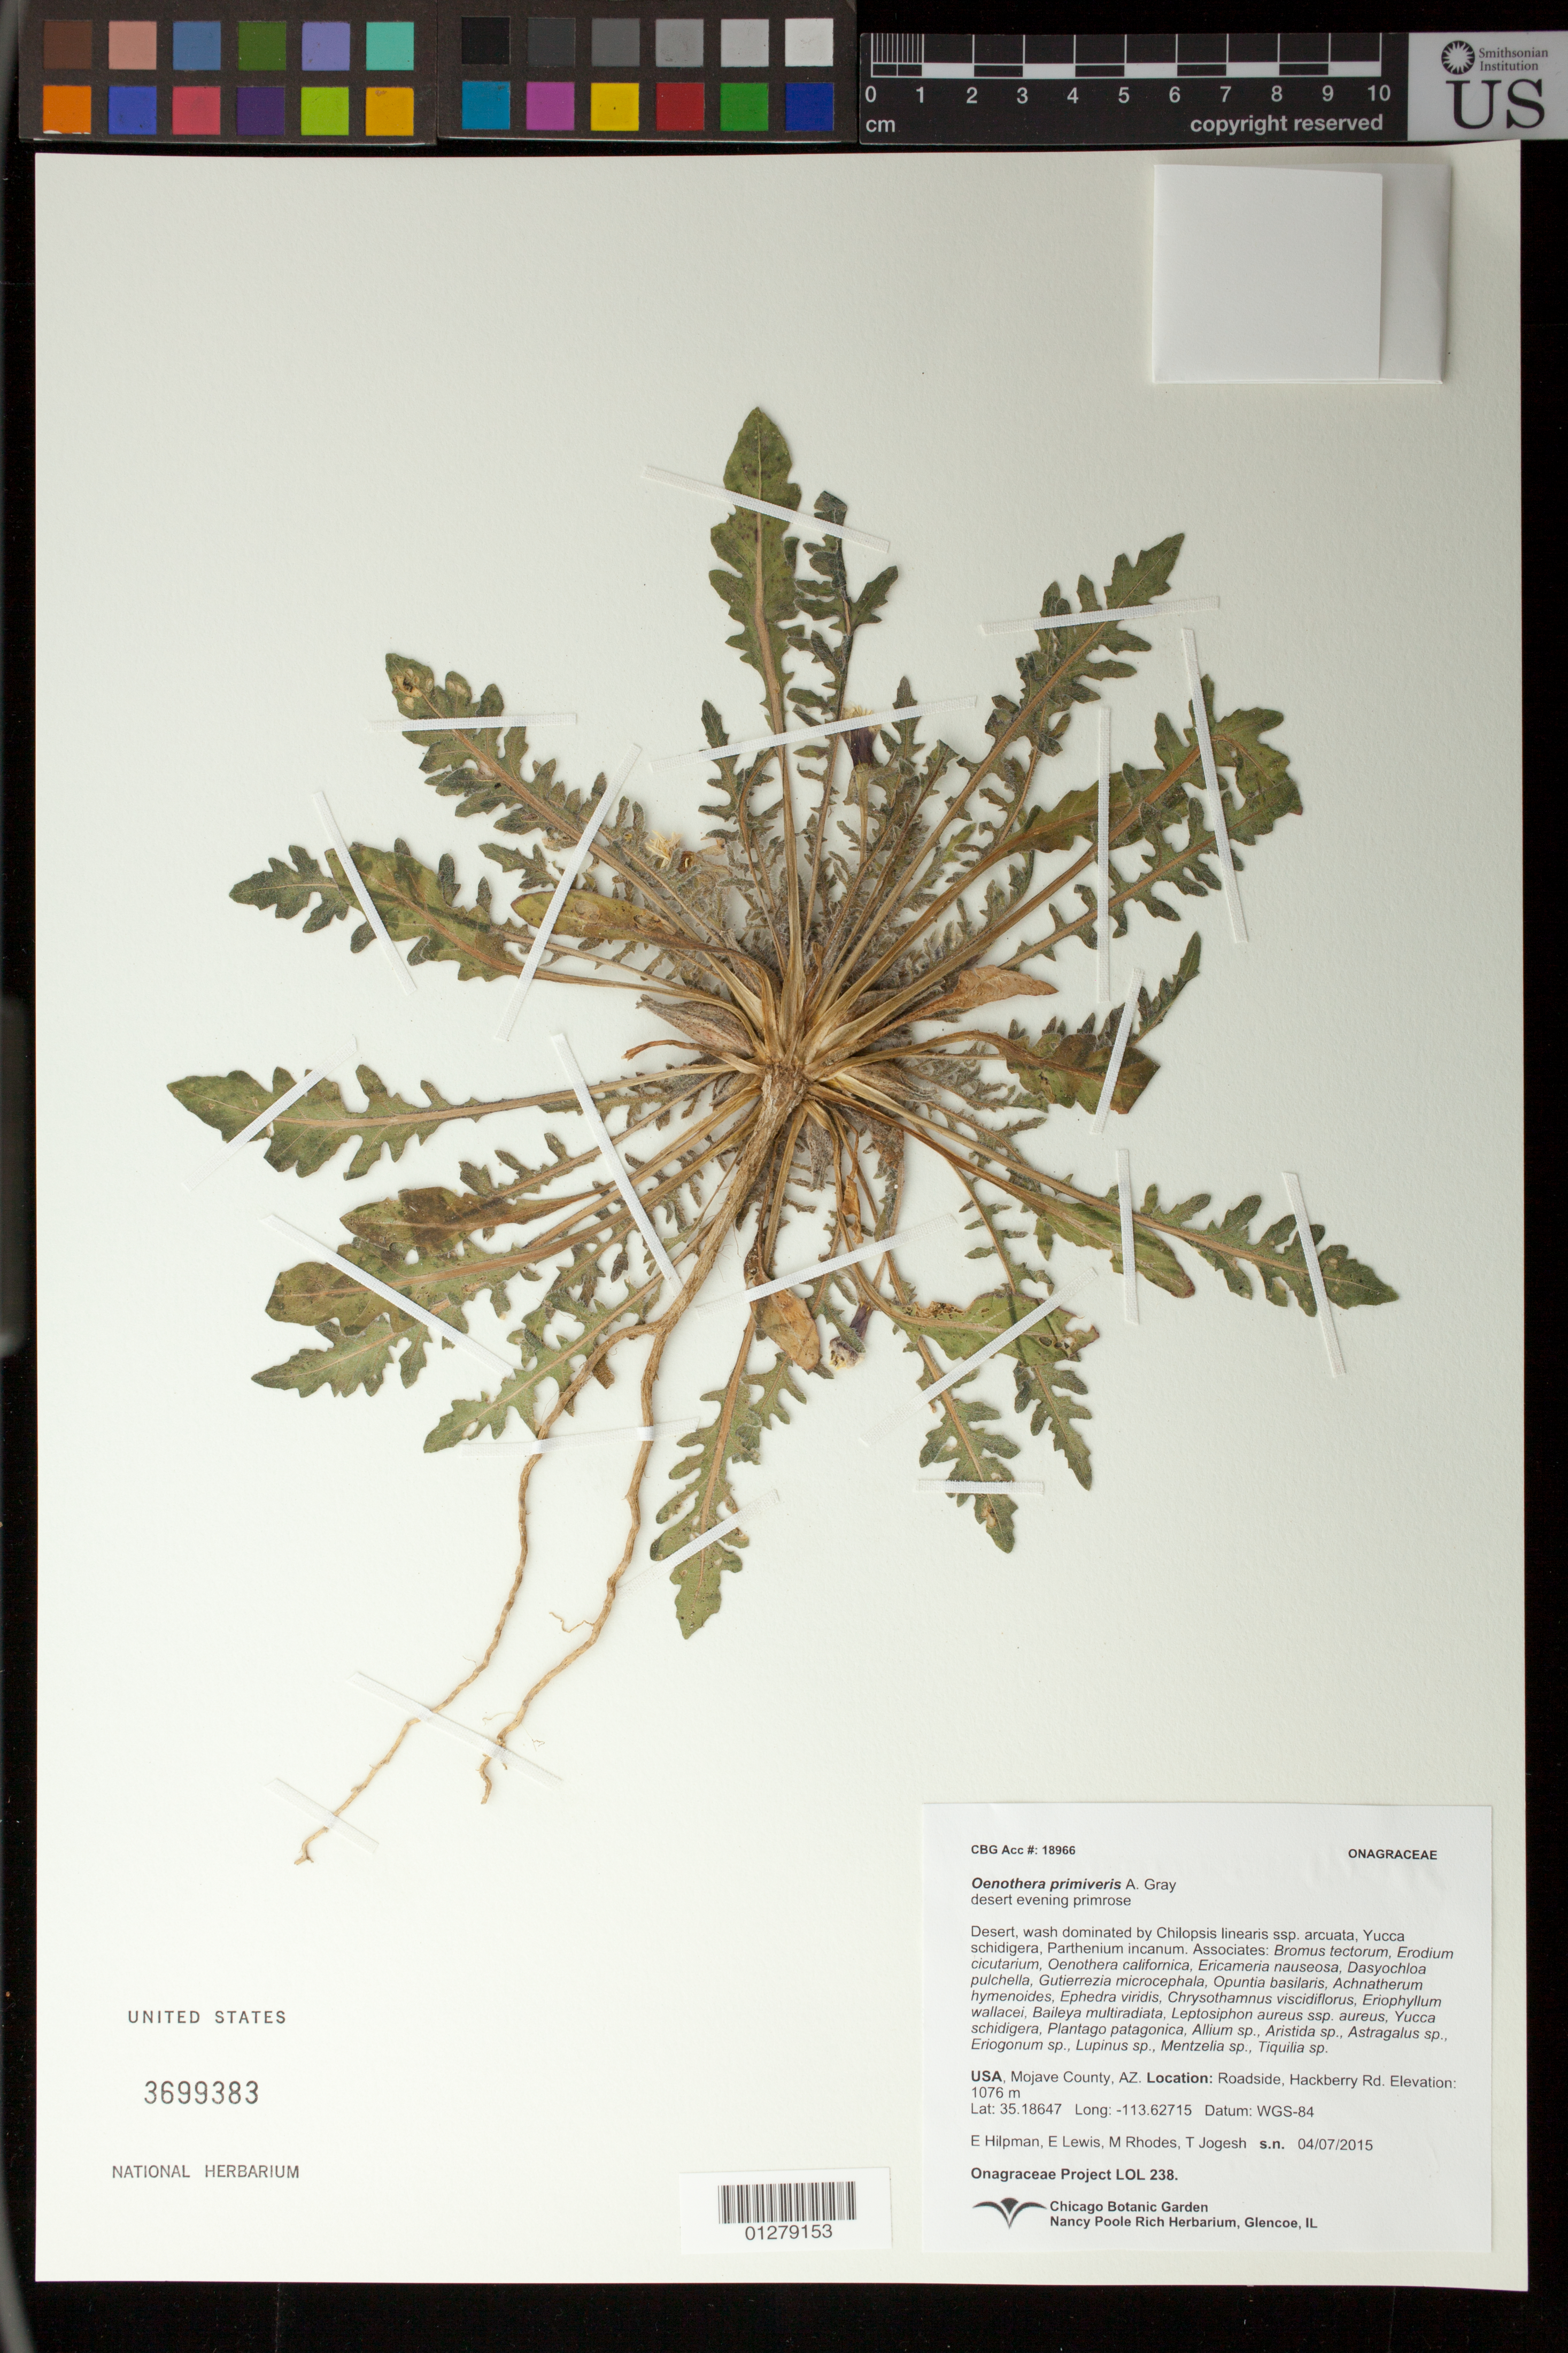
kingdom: Plantae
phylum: Tracheophyta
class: Magnoliopsida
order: Myrtales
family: Onagraceae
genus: Oenothera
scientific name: Oenothera primiveris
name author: A. Gray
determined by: Wagner, W. L., (BOT), Smithsonian Institution - National Museum of Natural History (UNITED STATES)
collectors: E. Hilpman, E. Lewis, M. Rhodes & T. Jojesh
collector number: LOL 238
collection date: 2015-04-07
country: United States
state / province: Arizona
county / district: Mojave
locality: All along Hackberry Road, past I-40 overpass - plants occasional for ~8 miles along road. Found along washes not far from road. ~10 miles south of Kingman, AZ.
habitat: Desert, wash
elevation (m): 1076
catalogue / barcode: US 3699383